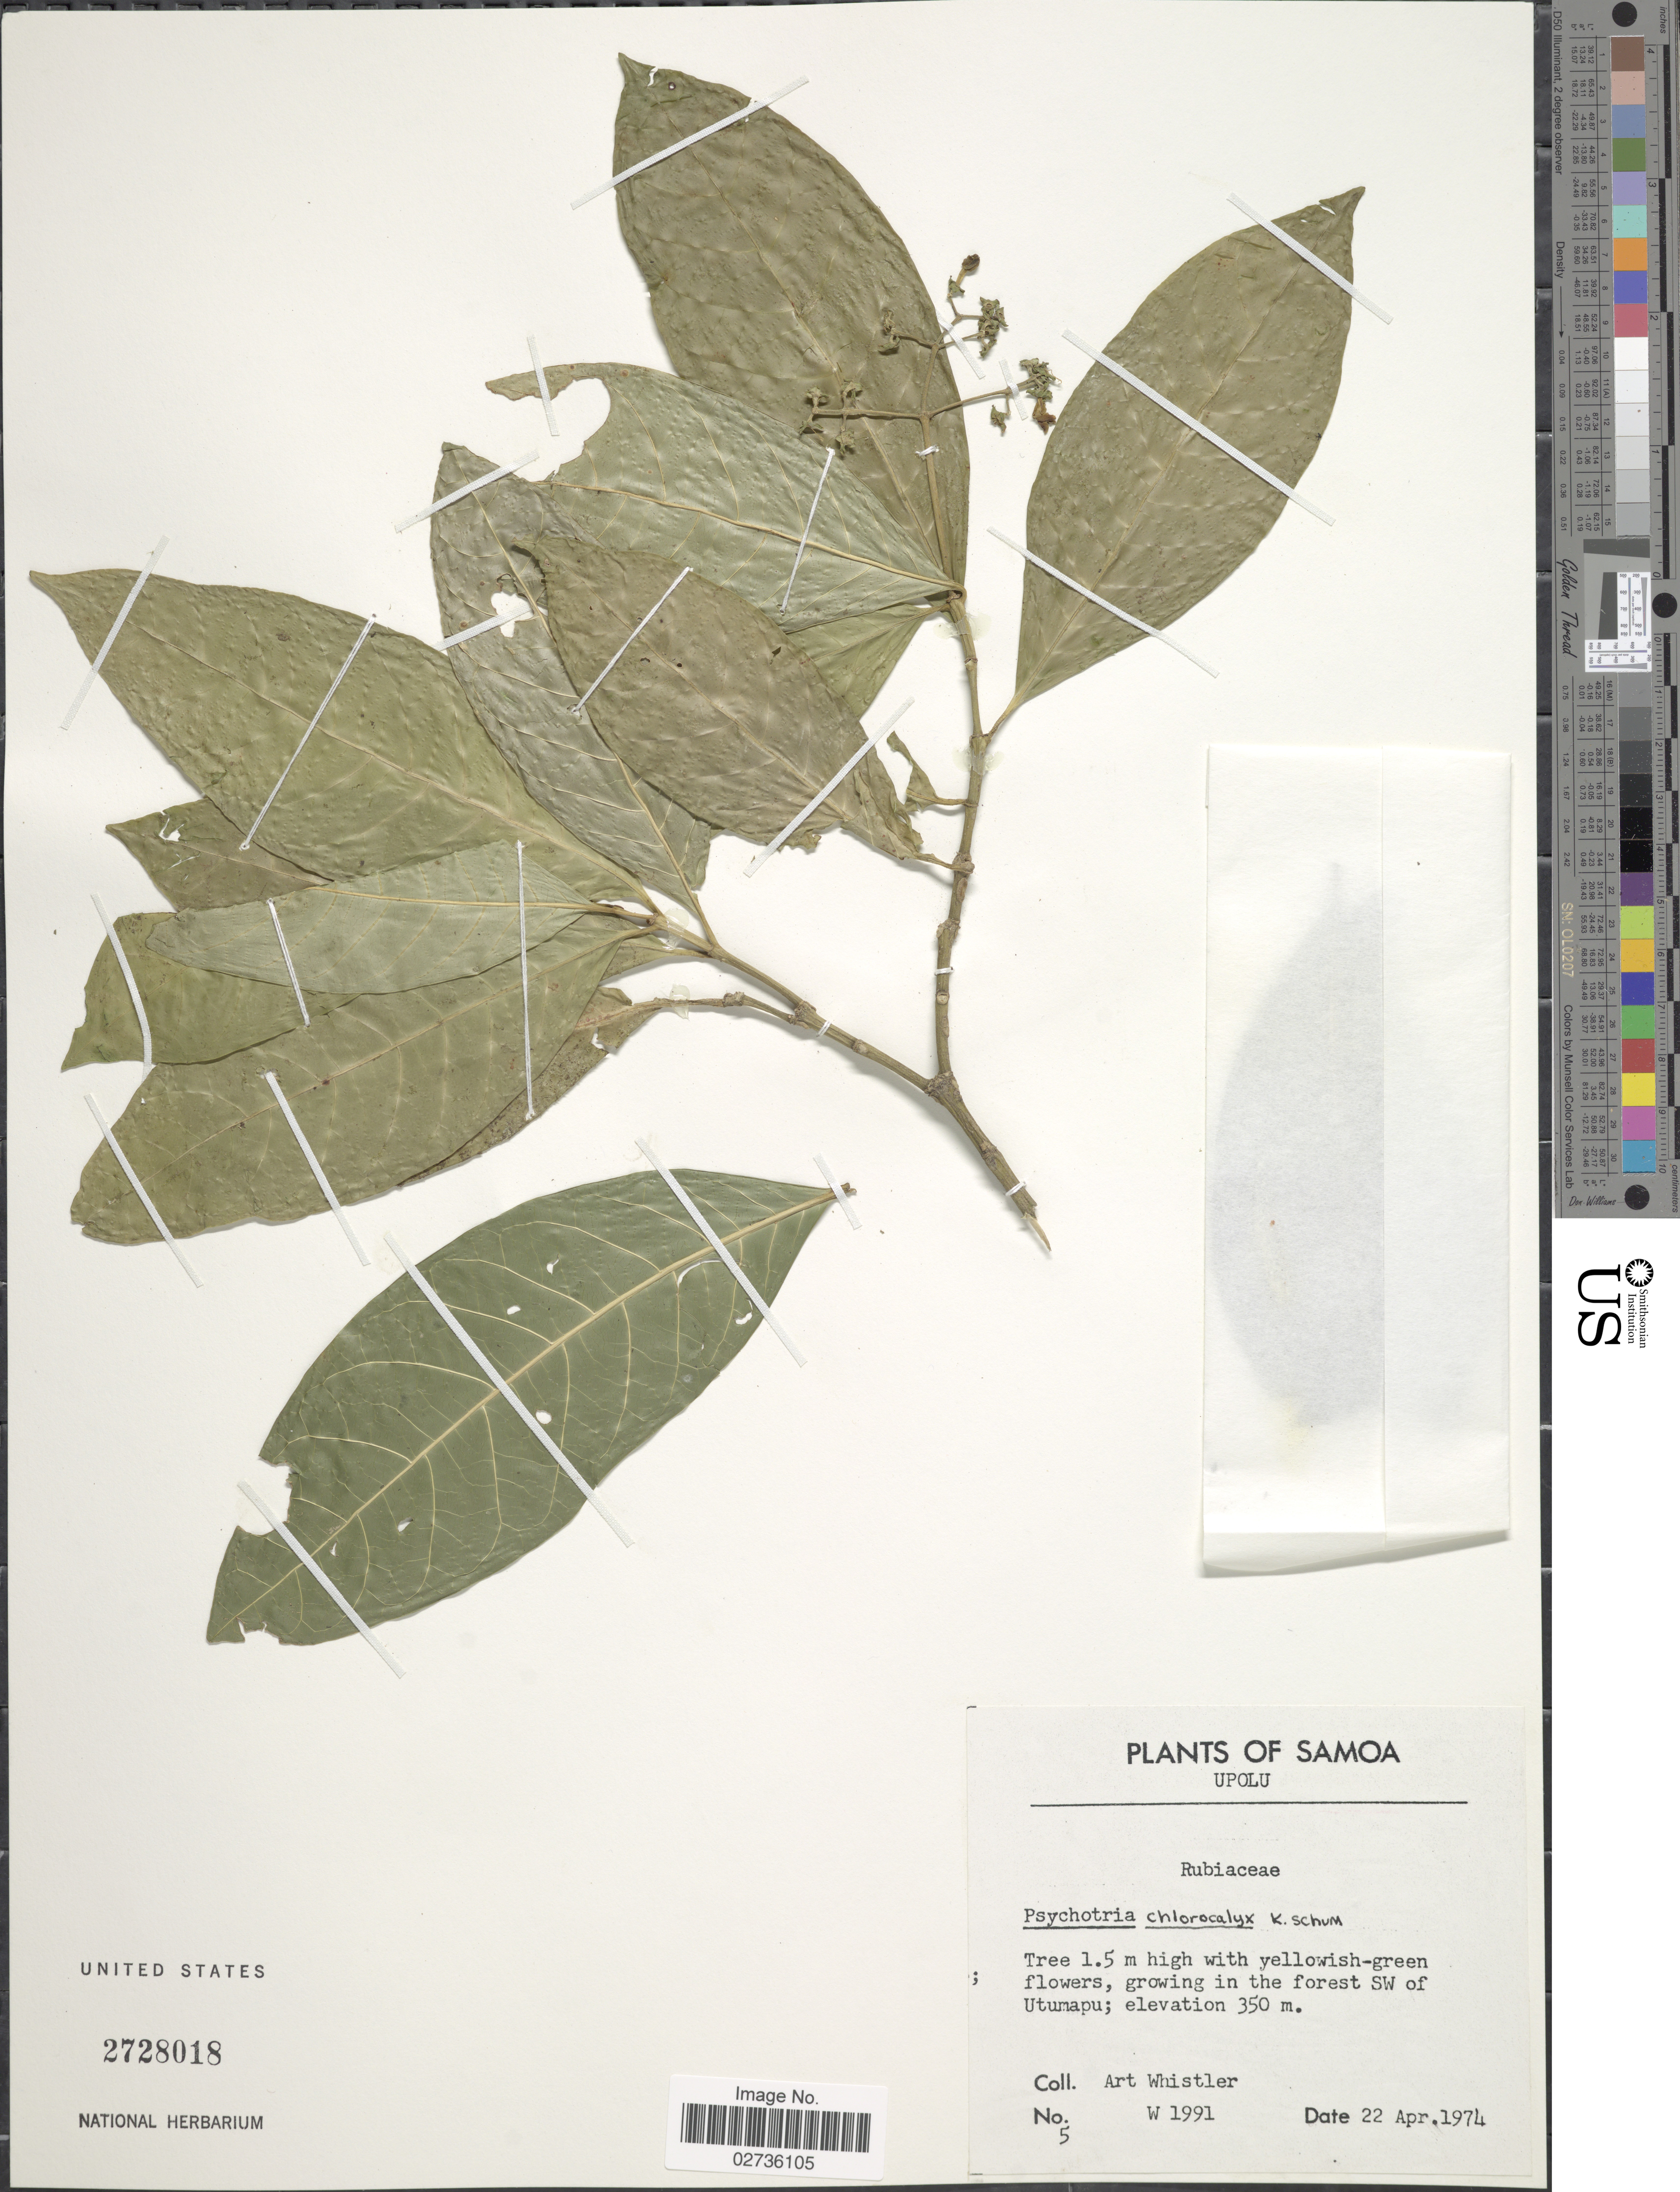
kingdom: Plantae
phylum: Tracheophyta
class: Magnoliopsida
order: Gentianales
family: Rubiaceae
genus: Psychotria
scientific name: Psychotria chlorocalyx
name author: K. Schum.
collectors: A. Whistler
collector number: W 1991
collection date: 1974-04-22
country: Samoa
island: Upolu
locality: Upolu. Growing in the forest SW of Utumapu.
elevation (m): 350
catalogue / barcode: US 2728018